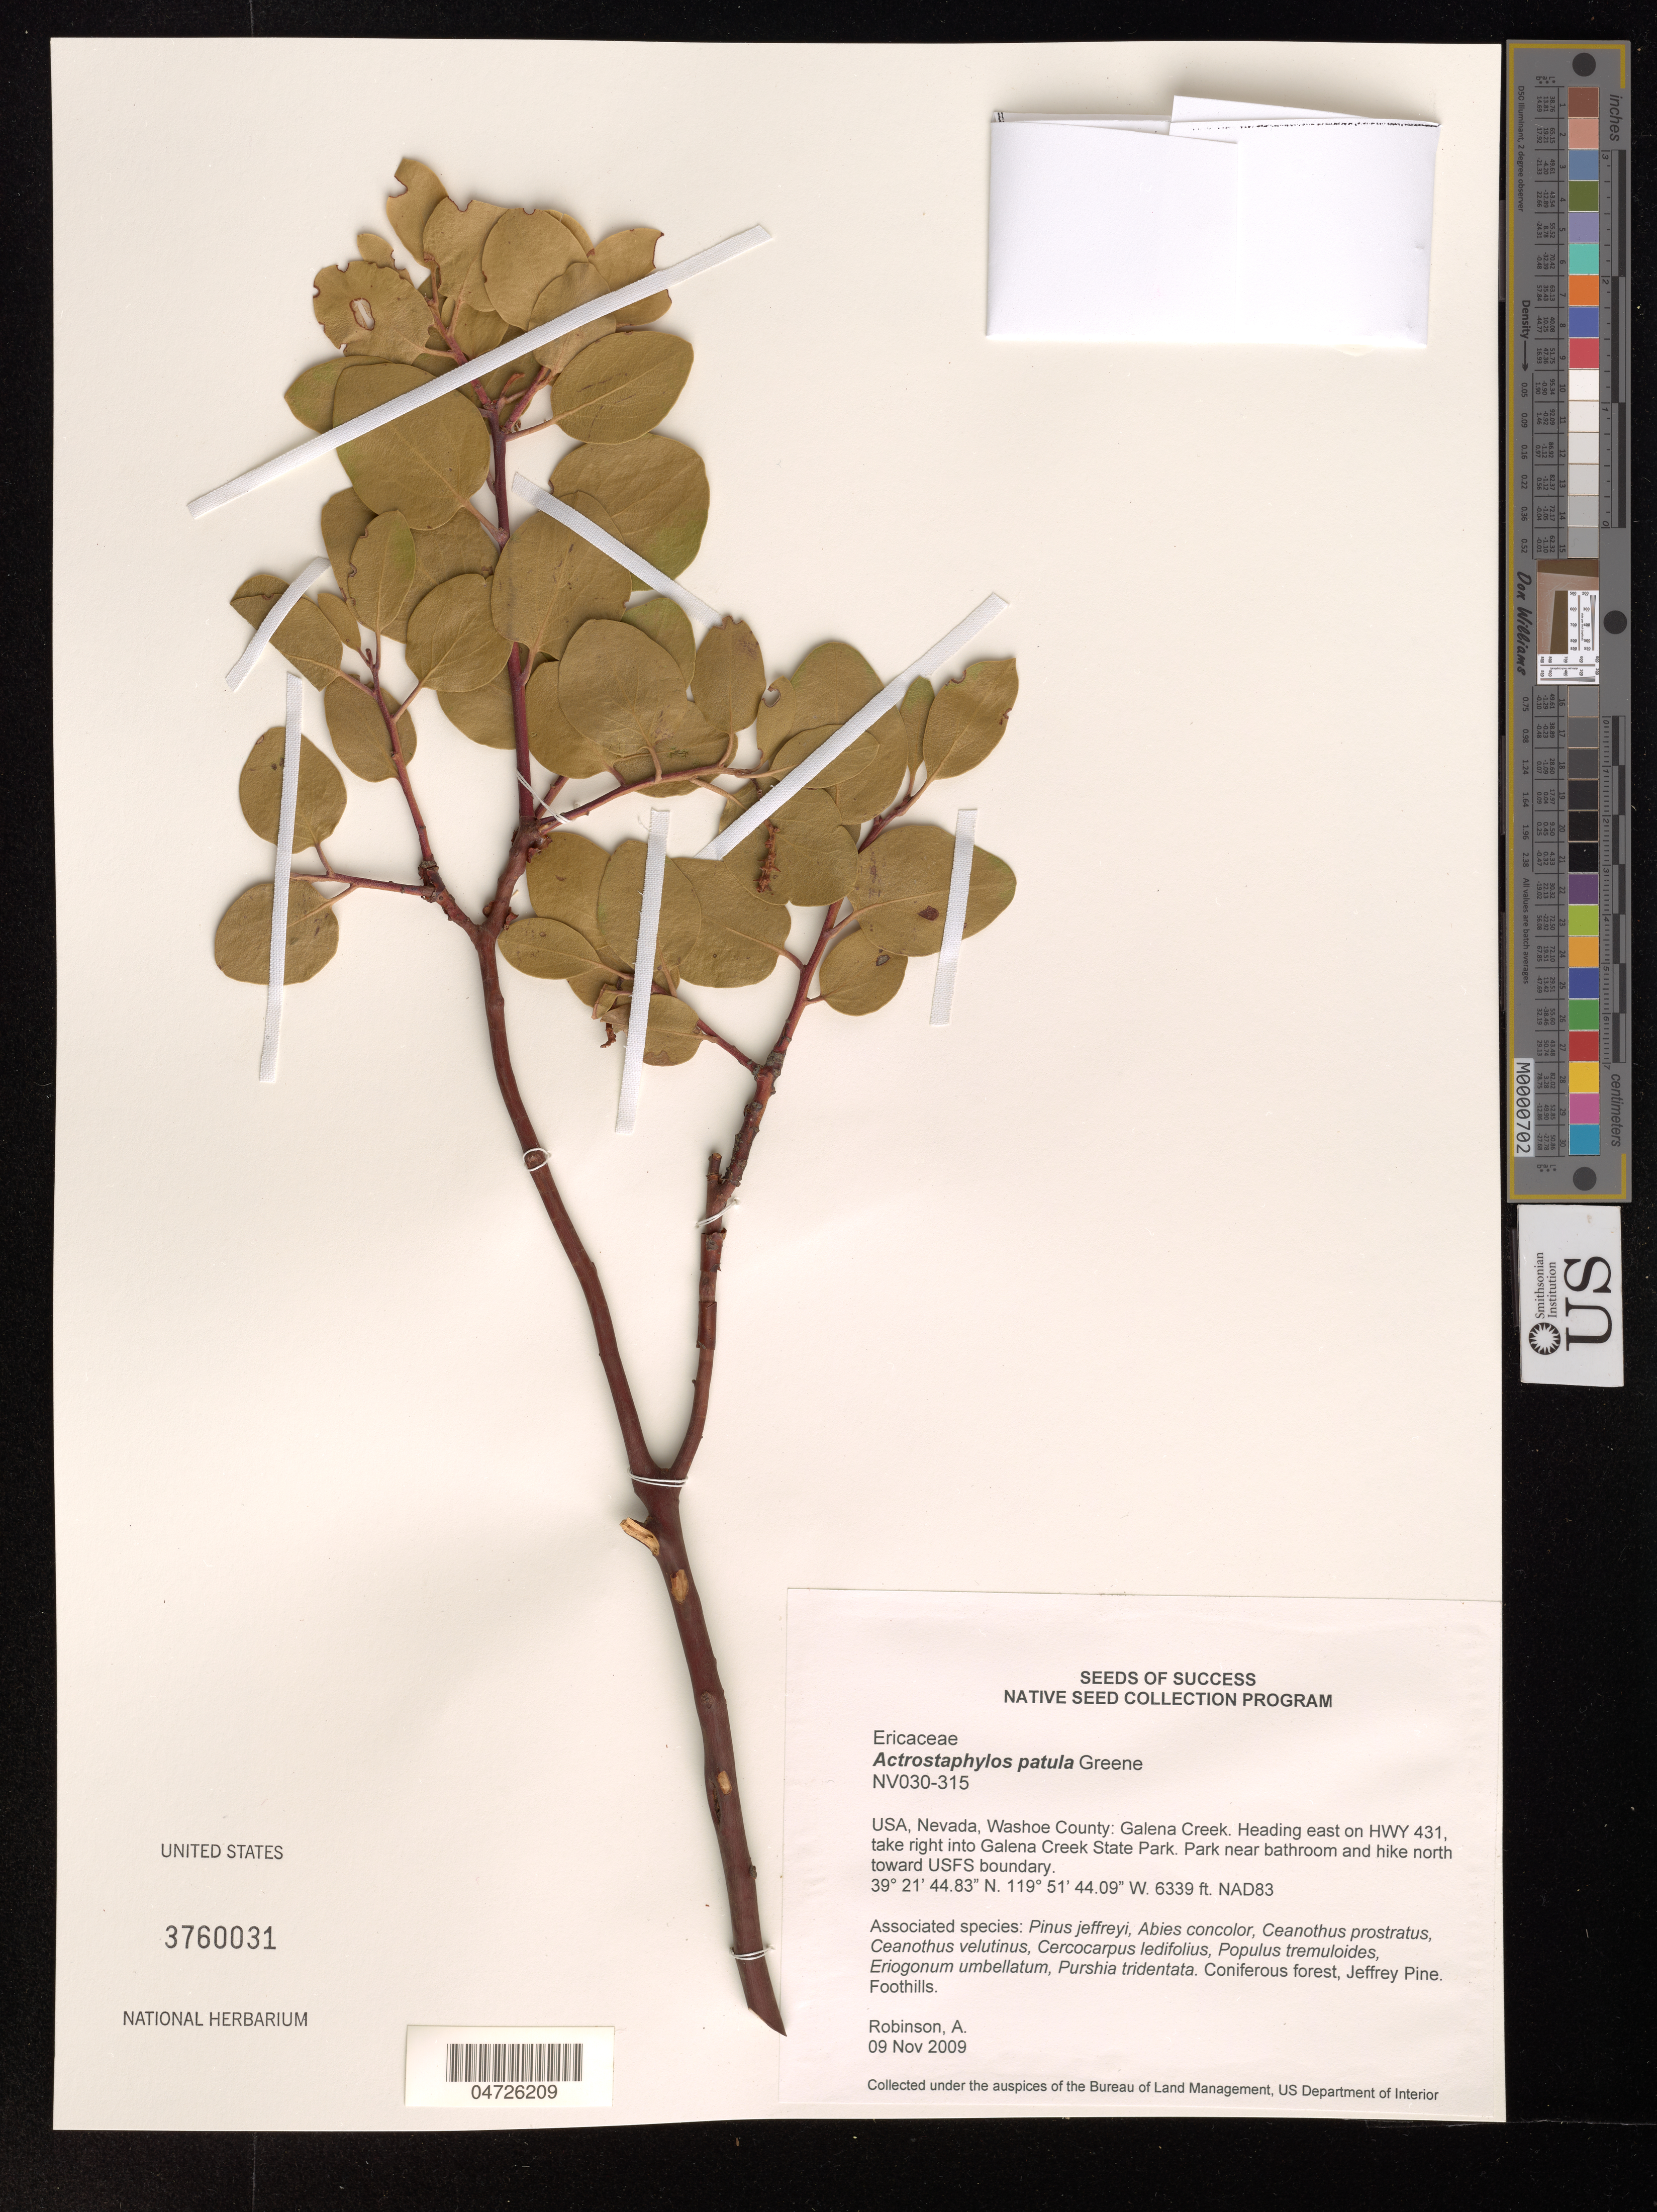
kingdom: Plantae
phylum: Tracheophyta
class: Magnoliopsida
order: Ericales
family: Ericaceae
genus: Arctostaphylos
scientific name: Arctostaphylos patula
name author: Greene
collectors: A. Robinson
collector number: NV030-315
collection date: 2009-11-09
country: United States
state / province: Nevada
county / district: Washoe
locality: Washoe County: Galena Creek. Heading east on HWY 431, take right into Galena Creek State Park. Park near bathroom and hike north toward USFS bounday. NAD83.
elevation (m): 1932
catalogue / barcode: US 3760031